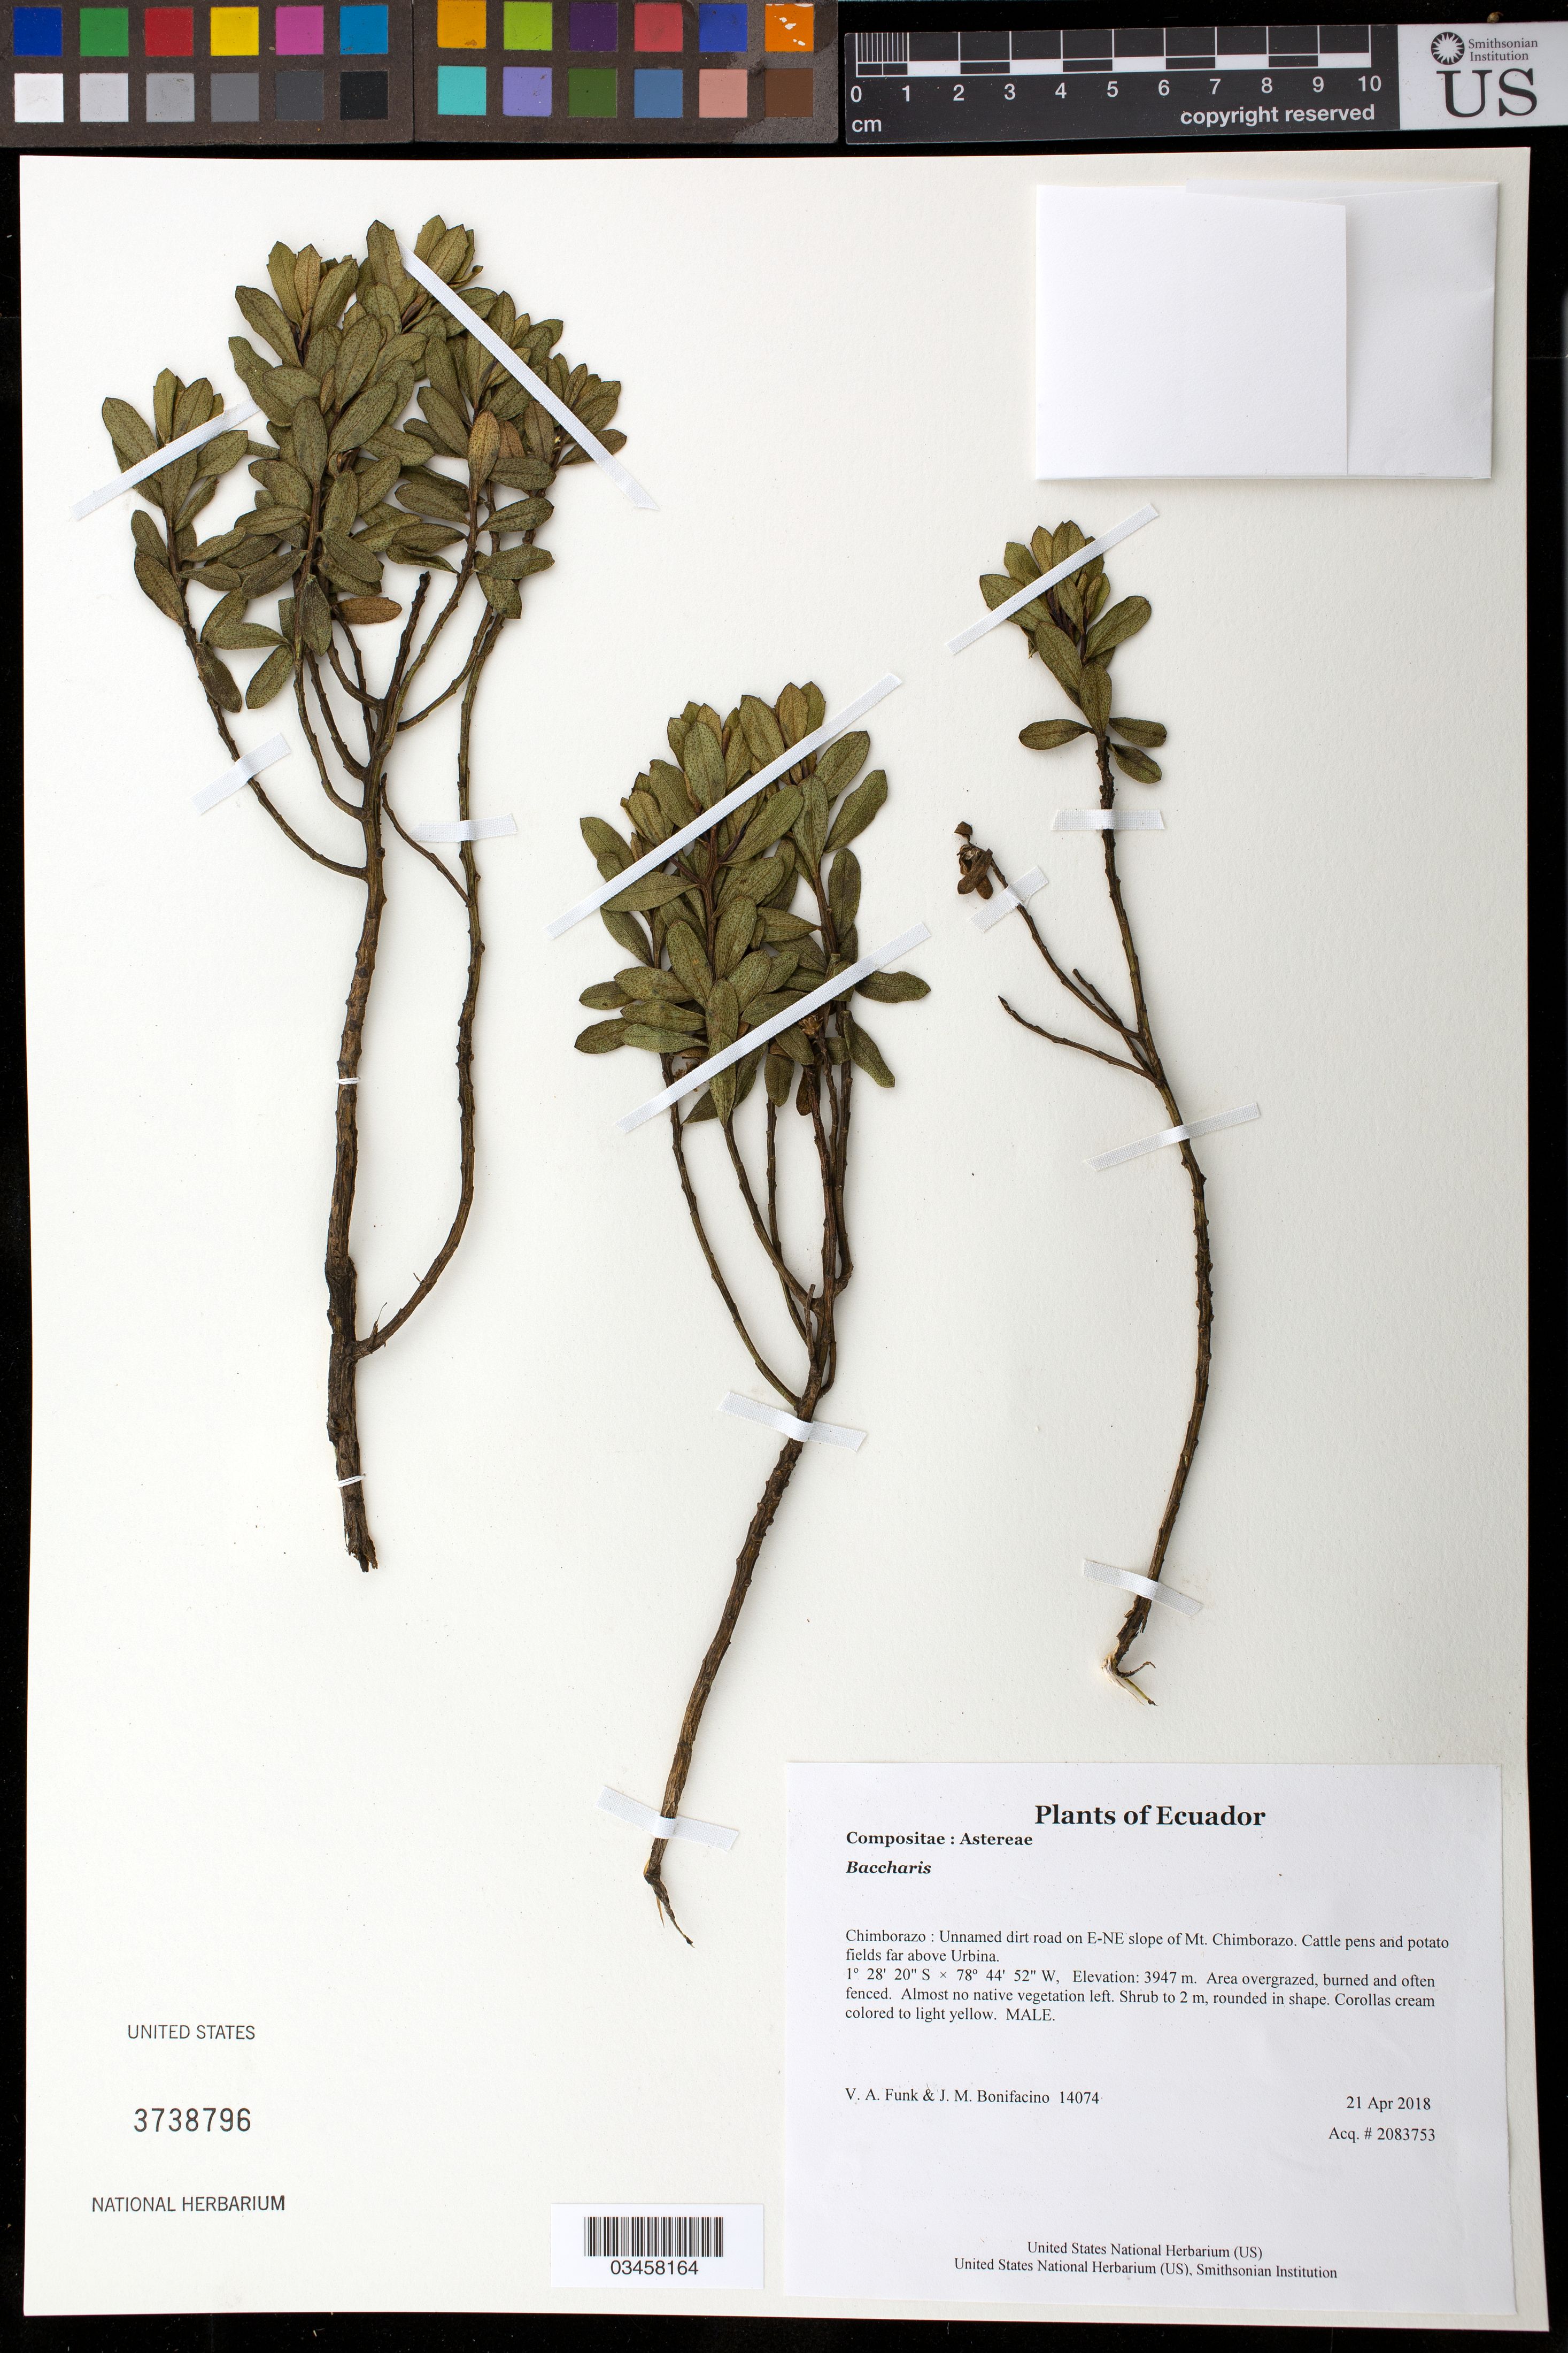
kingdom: Plantae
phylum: Tracheophyta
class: Magnoliopsida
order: Asterales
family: Asteraceae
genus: Baccharis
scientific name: Baccharis sp.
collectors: V. Funk & M. Bonifacino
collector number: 14074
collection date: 2018-04-21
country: Ecuador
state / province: Chimborazo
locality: Unnamed dirt road on E-NE slope of Mt. Chimborazo. Cattle pens and potato fields far above Urbina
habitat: Area overgrazed, burned and often fenced. Almost no native vegetation left.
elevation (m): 3947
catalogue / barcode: US 3738796